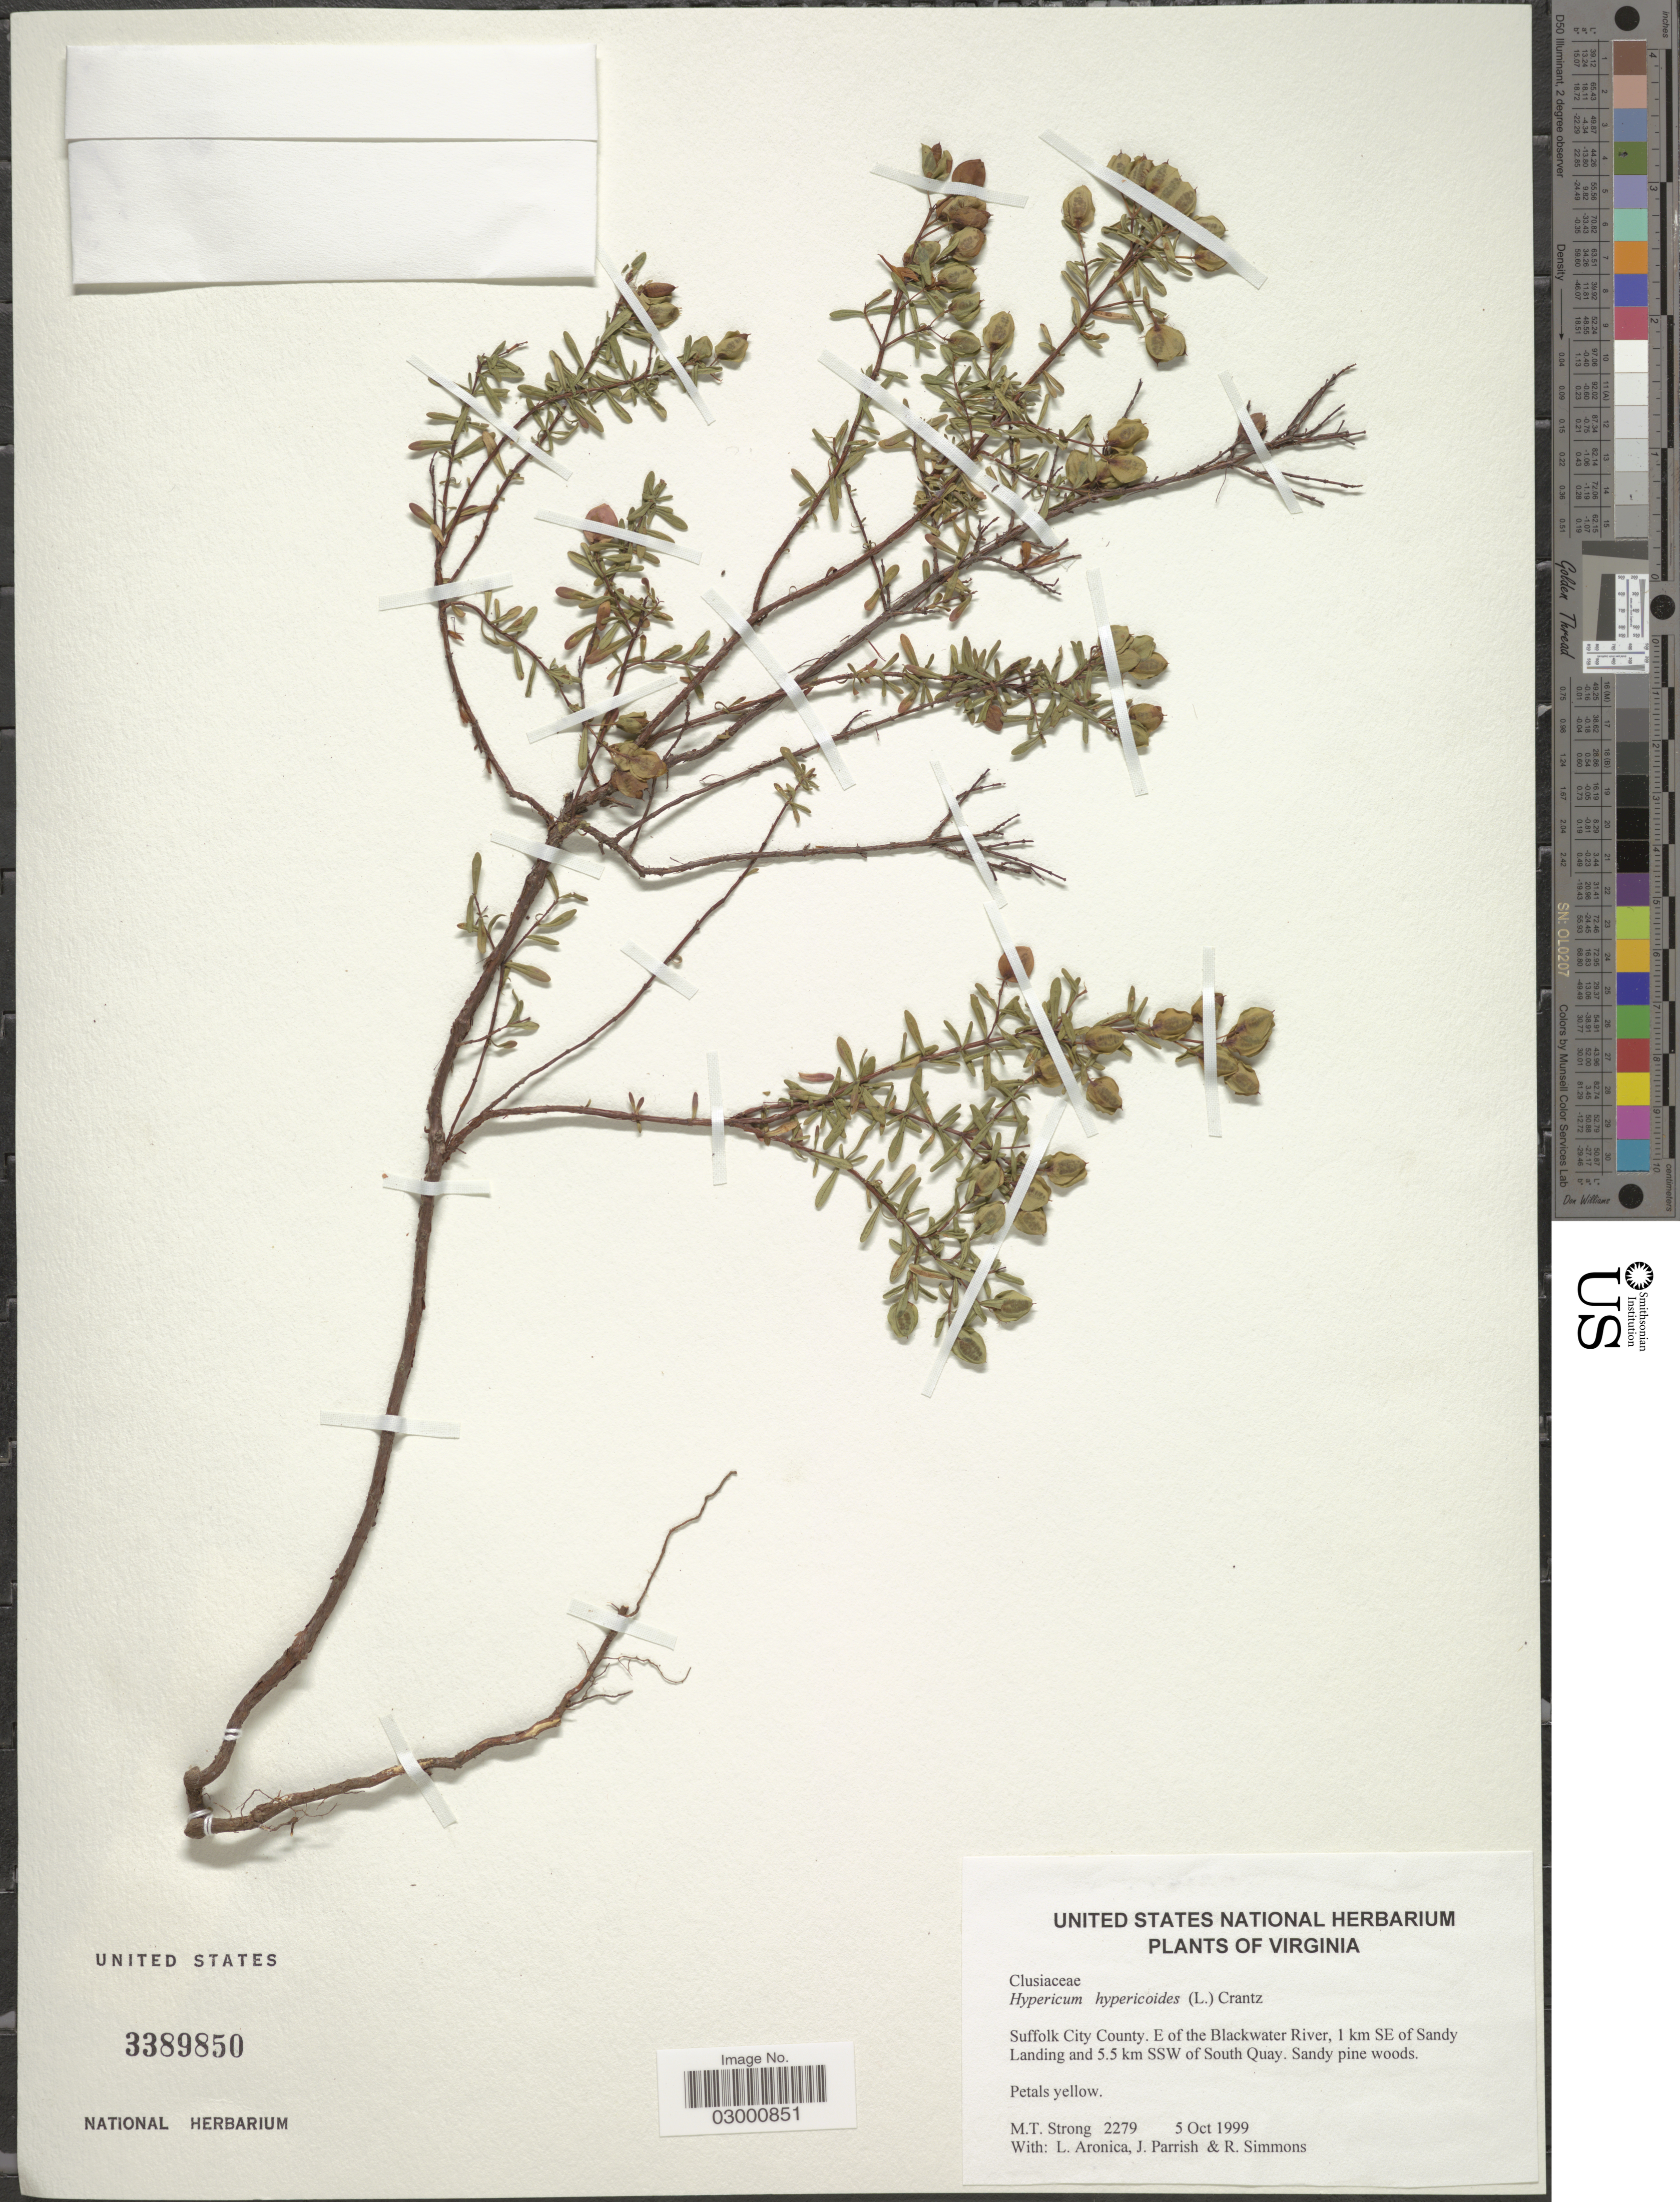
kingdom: Plantae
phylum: Tracheophyta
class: Magnoliopsida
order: Malpighiales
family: Hypericaceae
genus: Hypericum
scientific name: Hypericum hypericoides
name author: (L.) Crantz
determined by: Strong, Mark T., (BOT), Smithsonian Institution - National Museum of Natural History (UNITED STATES)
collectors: M. T. Strong, L. Aronica, J. Parrish & R. Simmons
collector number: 2279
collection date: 1999-10-05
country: United States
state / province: Virginia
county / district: City of Suffolk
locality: Suffolk City County. E of the Blackwater River, 1 km SE of Sandy Landing and 5.5 km SSW of South Quay.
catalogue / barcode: US 3389850